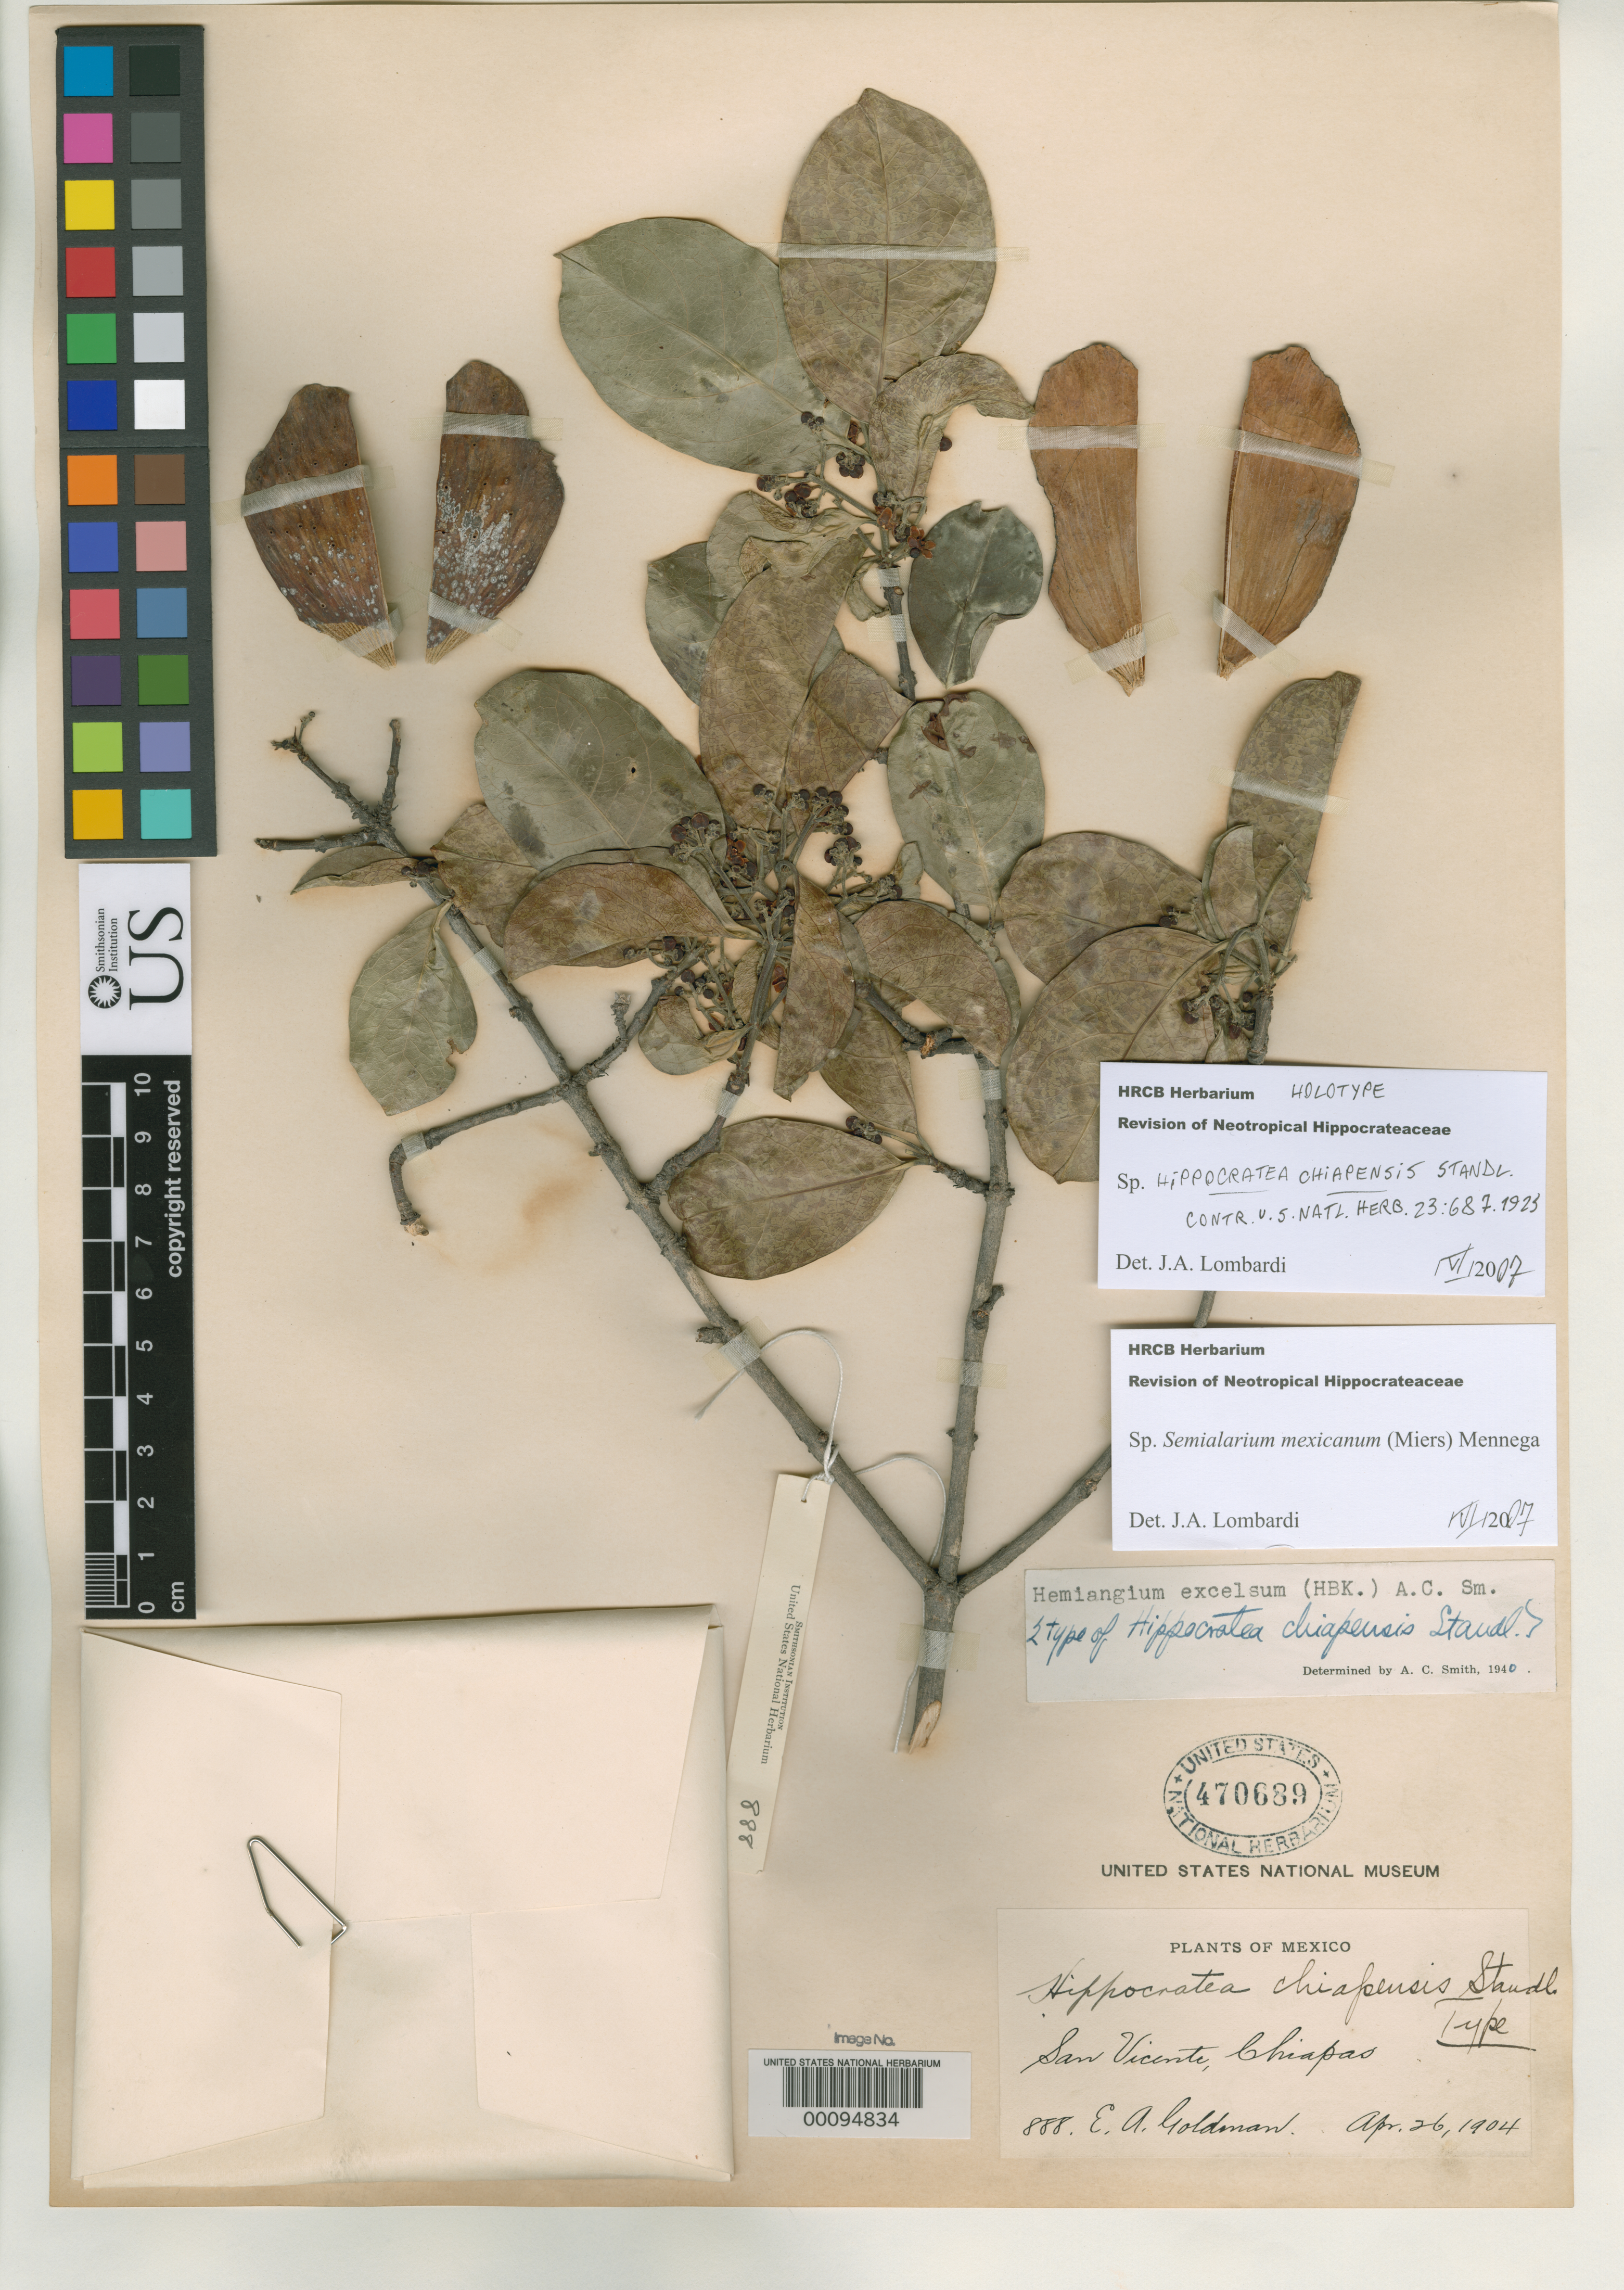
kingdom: Plantae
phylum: Tracheophyta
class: Magnoliopsida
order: Celastrales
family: Celastraceae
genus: Hippocratea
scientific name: Hippocratea chiapensis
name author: Standl.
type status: Holotype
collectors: E. A. Goldman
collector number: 888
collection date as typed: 26 Apr 1904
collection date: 1904-04-26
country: Mexico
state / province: Chiapas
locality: San Vicente.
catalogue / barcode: US 470689